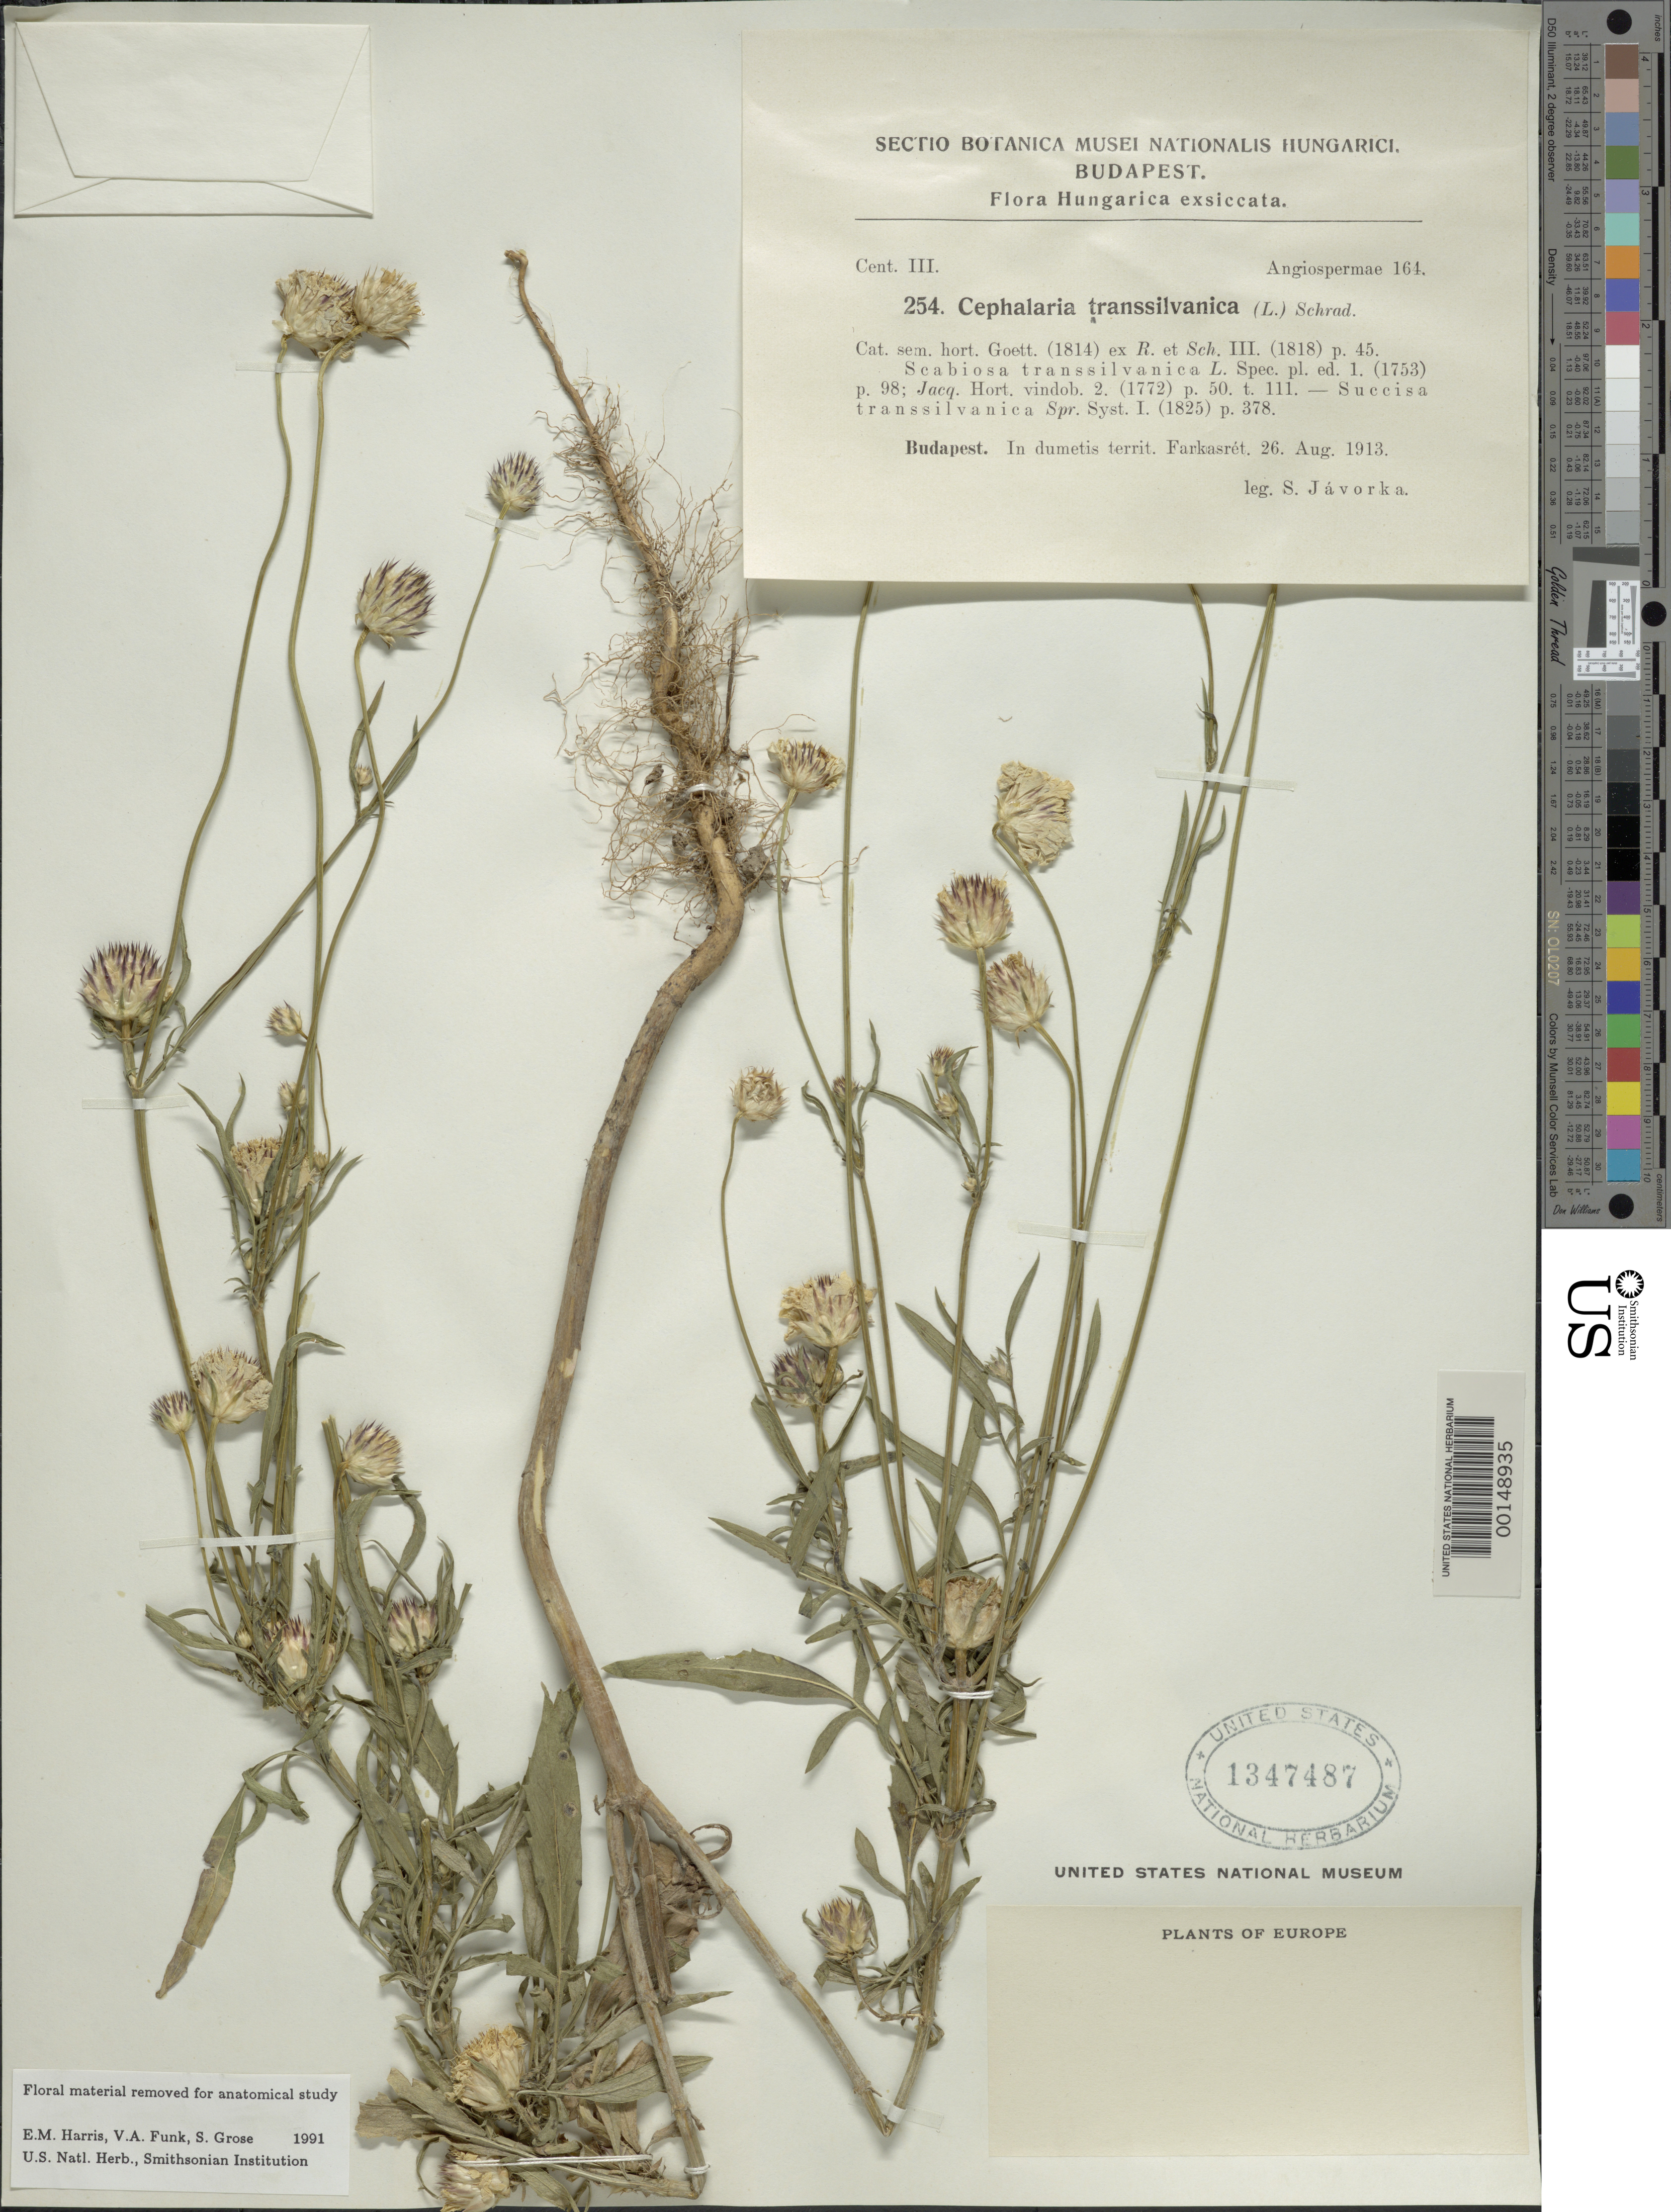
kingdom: Plantae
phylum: Tracheophyta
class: Magnoliopsida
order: Dipsacales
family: Caprifoliaceae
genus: Cephalaria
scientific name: Cephalaria transylvanica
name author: (L.) Roem. & Schult.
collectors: S. Javorka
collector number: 254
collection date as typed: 26 Aug 1913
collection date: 1913-08-26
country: Hungary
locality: Budapest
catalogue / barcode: US 1347487